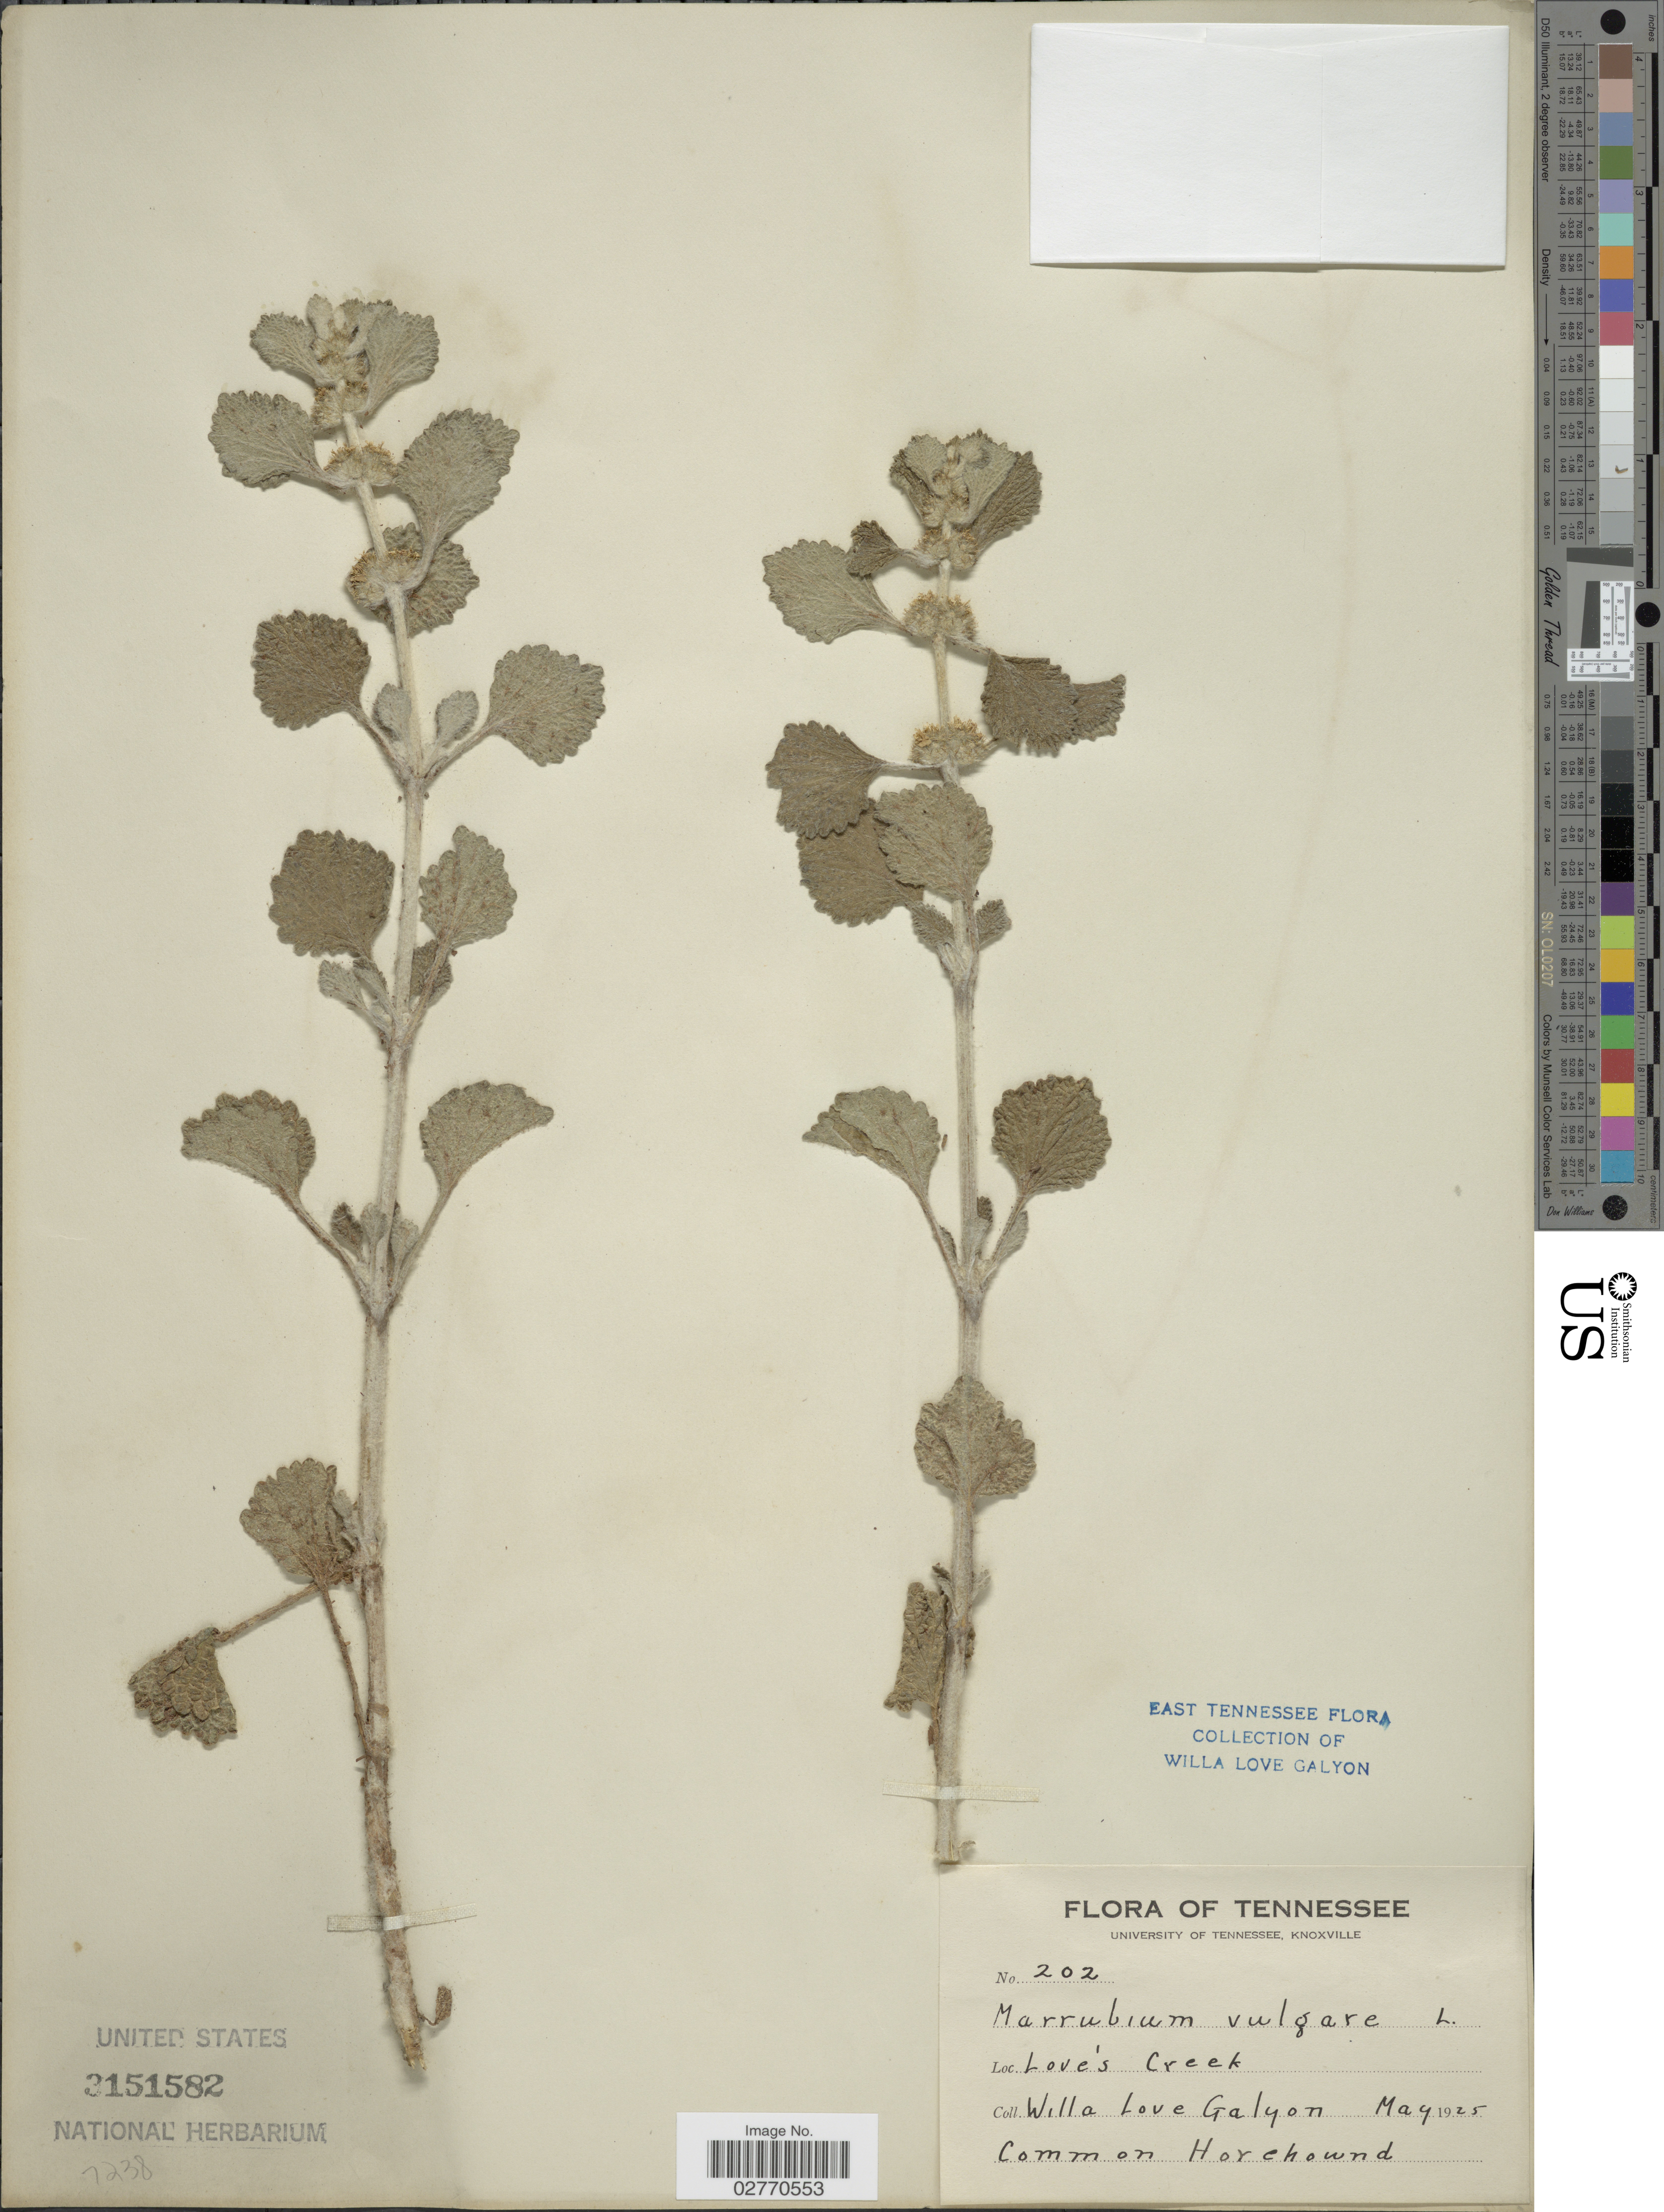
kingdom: Plantae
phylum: Tracheophyta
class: Magnoliopsida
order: Lamiales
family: Lamiaceae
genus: Marrubium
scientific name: Marrubium vulgare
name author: L.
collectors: W. Galyon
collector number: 202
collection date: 1925-05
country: United States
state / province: Tennessee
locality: Love's Creek, Horchownd.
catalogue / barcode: US 3151582